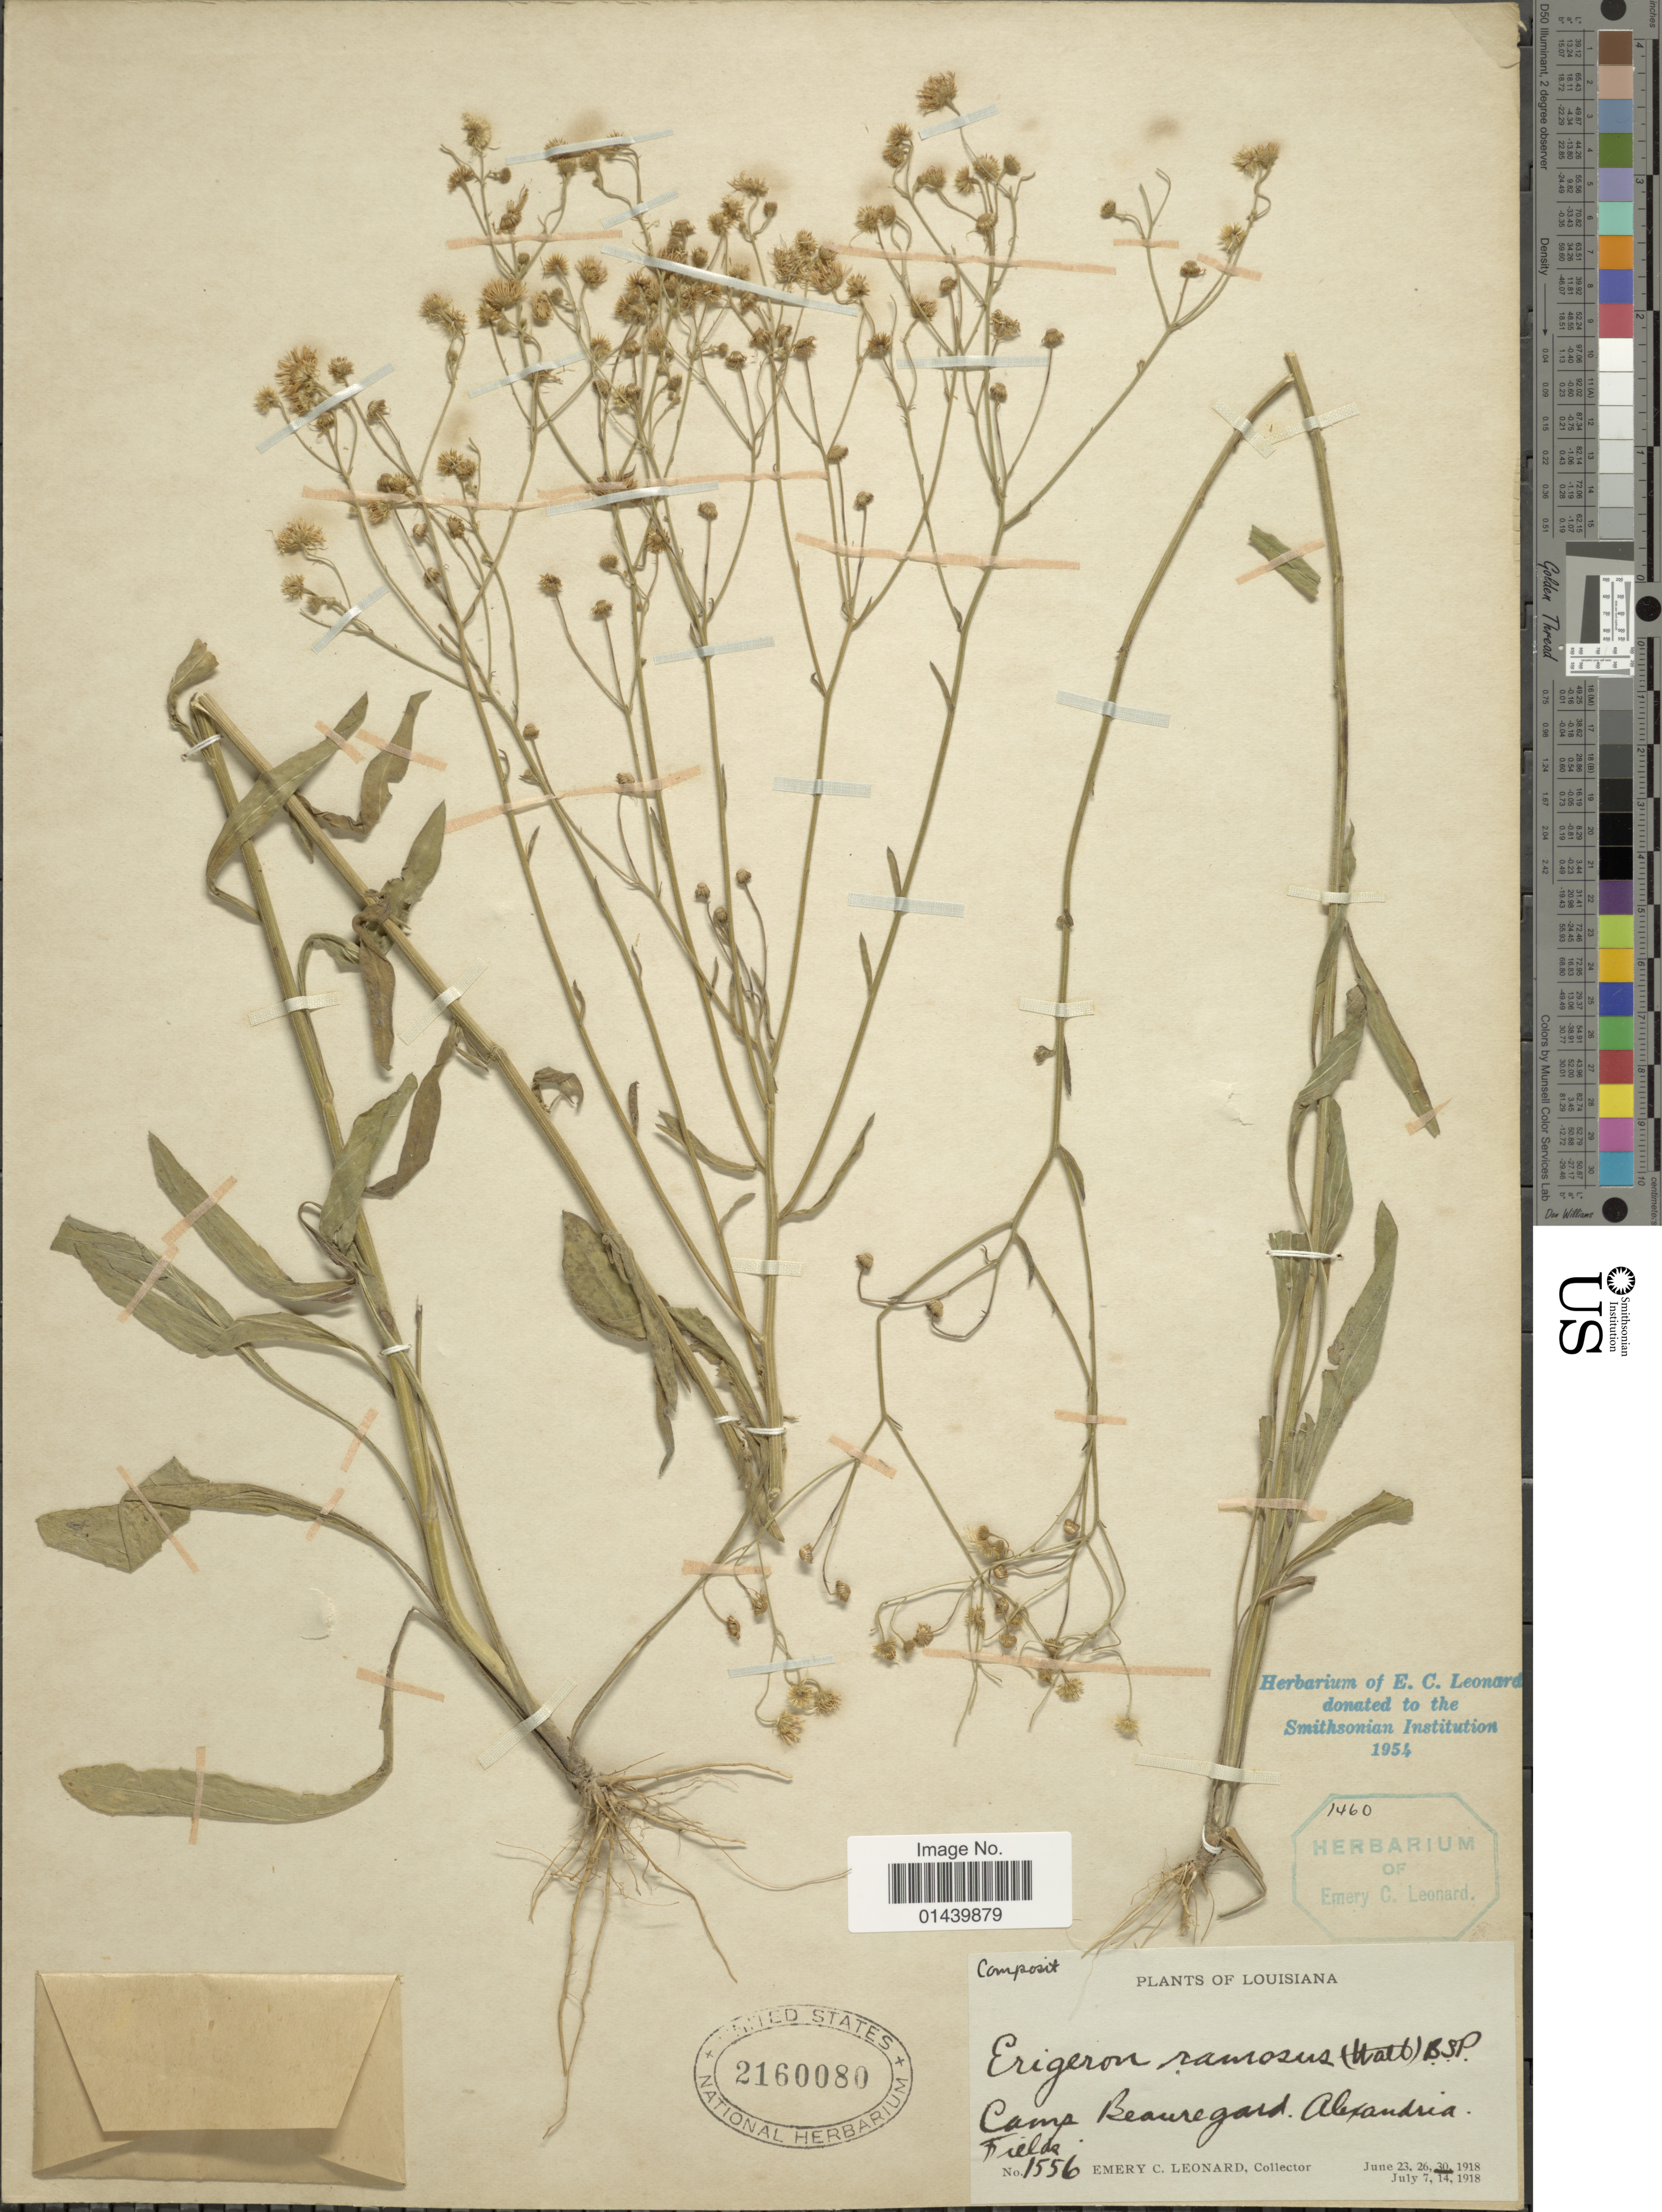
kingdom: Plantae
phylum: Tracheophyta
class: Magnoliopsida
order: Asterales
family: Asteraceae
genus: Erigeron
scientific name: Erigeron strigosus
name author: Muhl. ex Willd.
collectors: E. C. Leonard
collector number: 1556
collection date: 1918-06-30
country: United States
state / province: Louisiana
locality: Camp Beauregard. Alexandria Fields.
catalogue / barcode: US 2160080